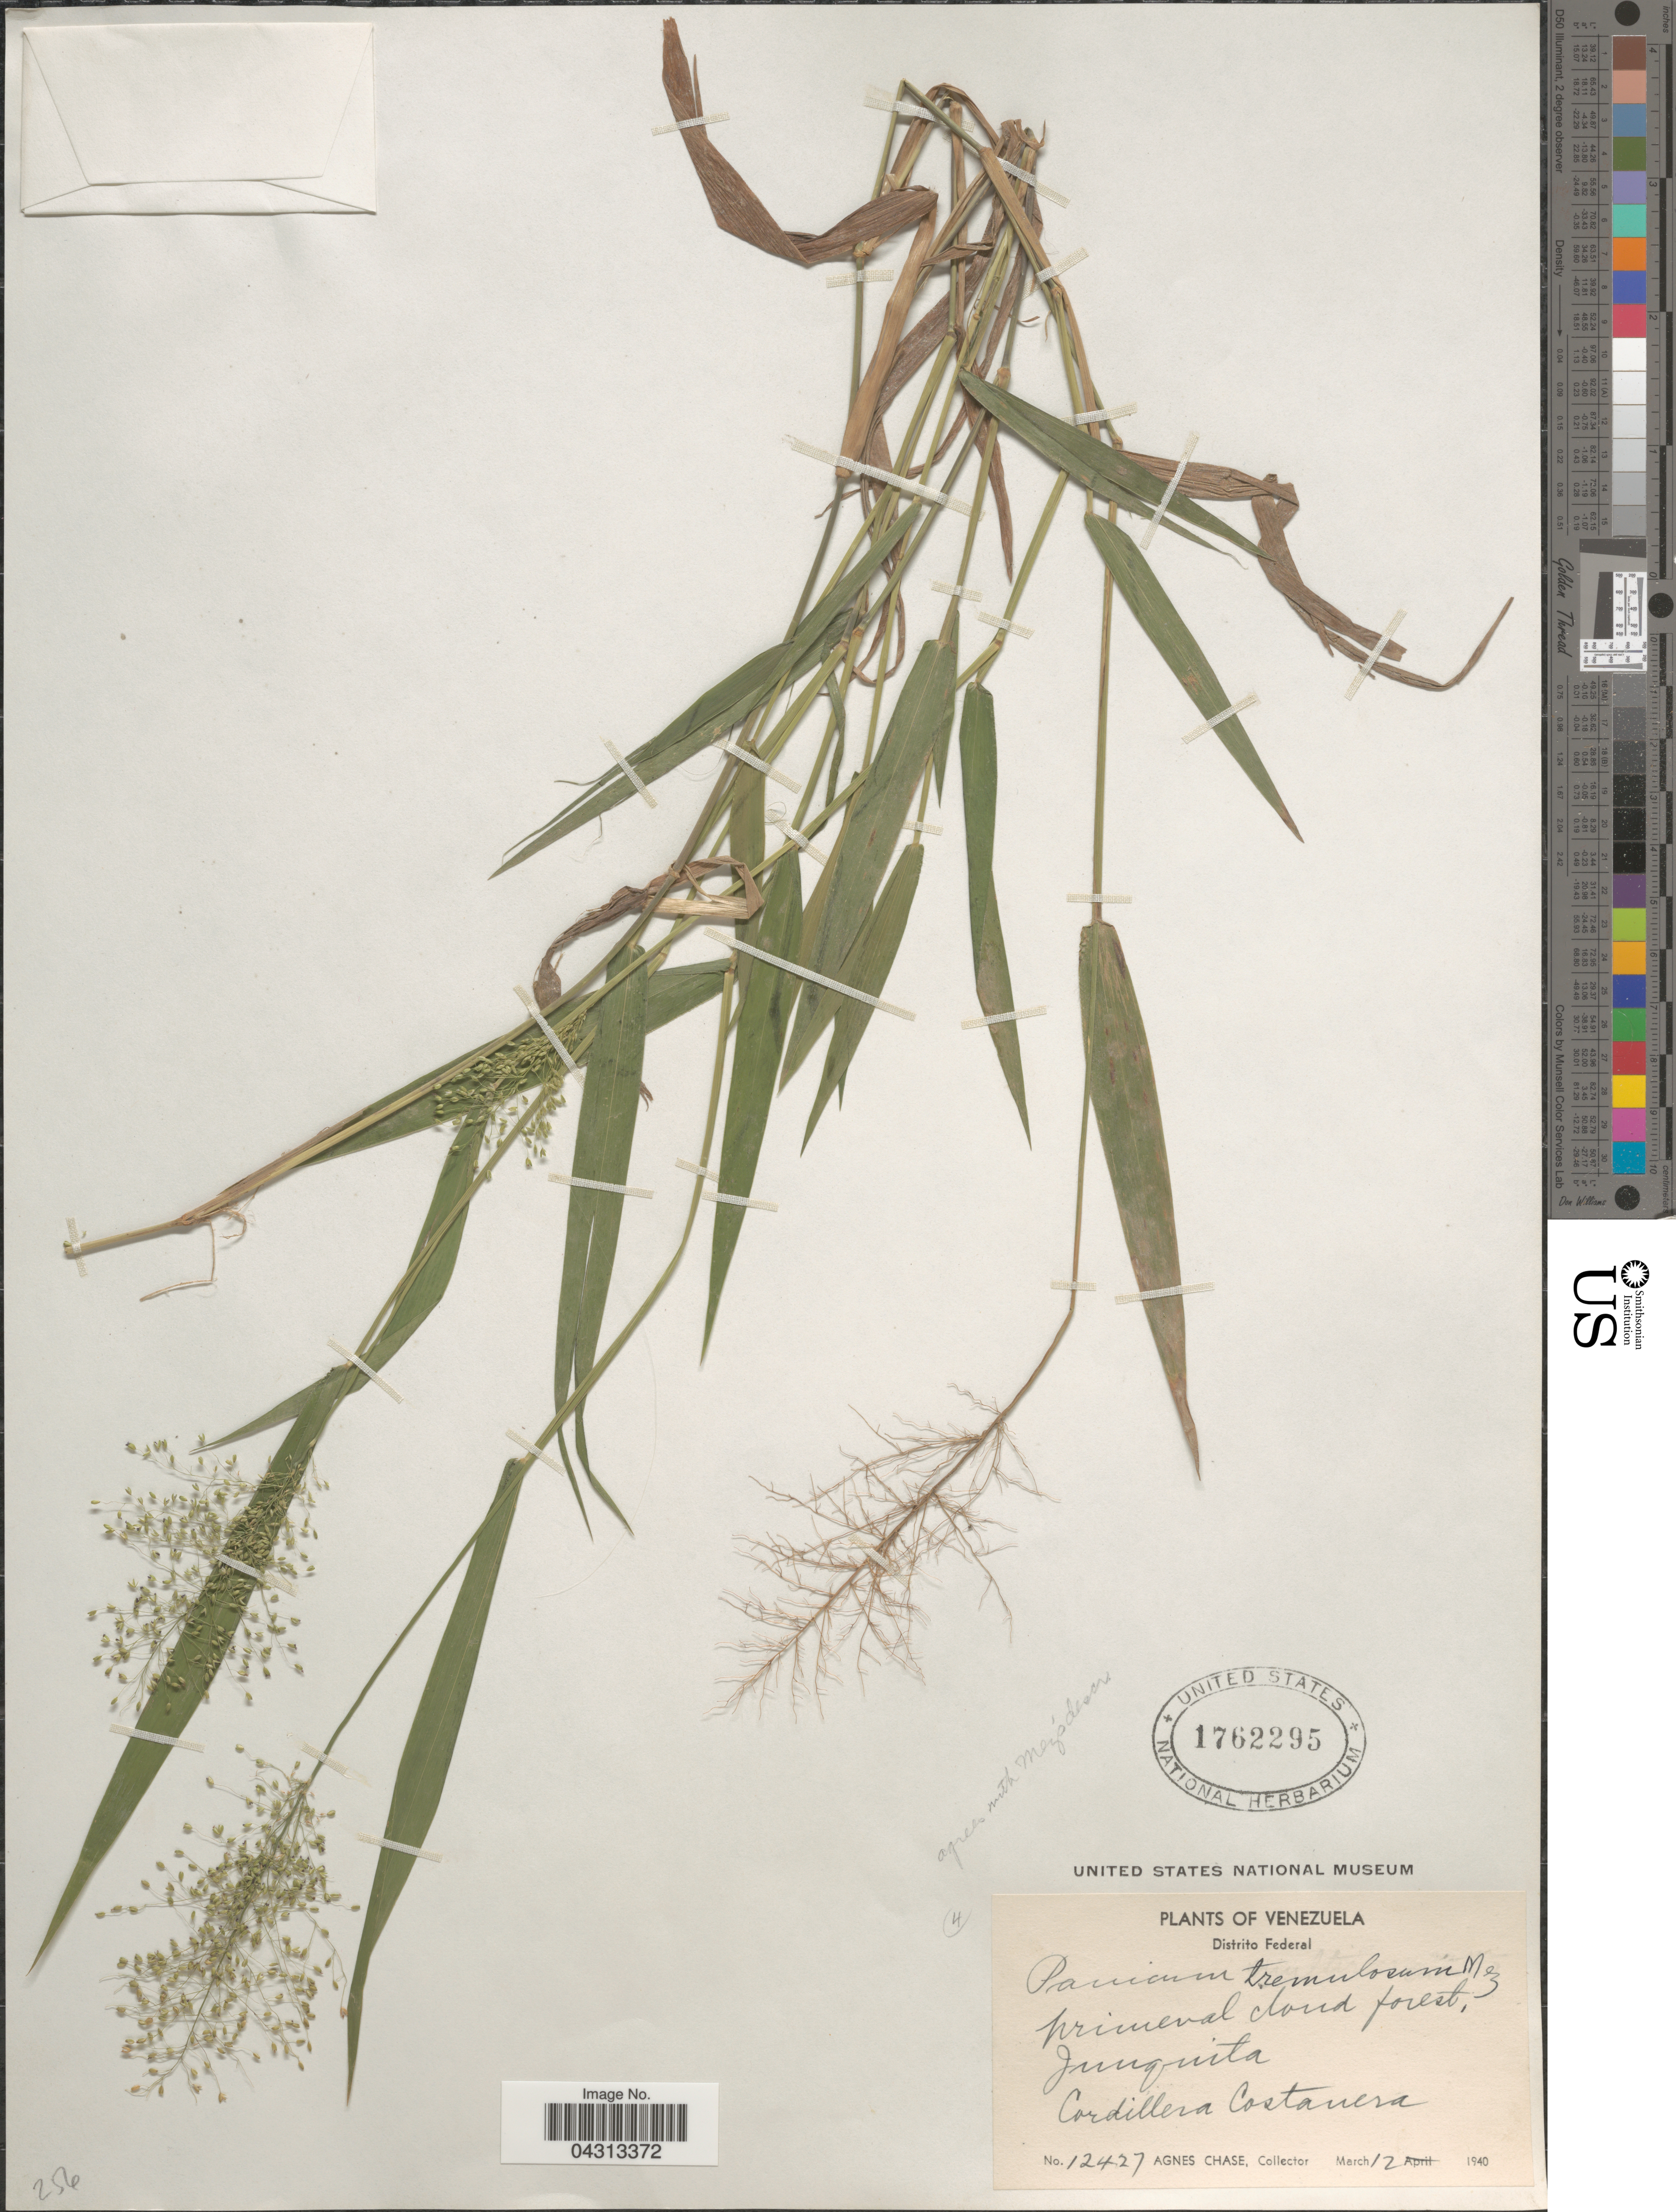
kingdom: Plantae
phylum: Tracheophyta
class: Liliopsida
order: Poales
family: Poaceae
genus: Dichanthelium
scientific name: Dichanthelium viscidellum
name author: (Scribn.) Gould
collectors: A. Chase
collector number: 12427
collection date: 1940-03-12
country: Venezuela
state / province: Distrito Federal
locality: Junquita. Cordillera Costanera.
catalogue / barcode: US 1762295